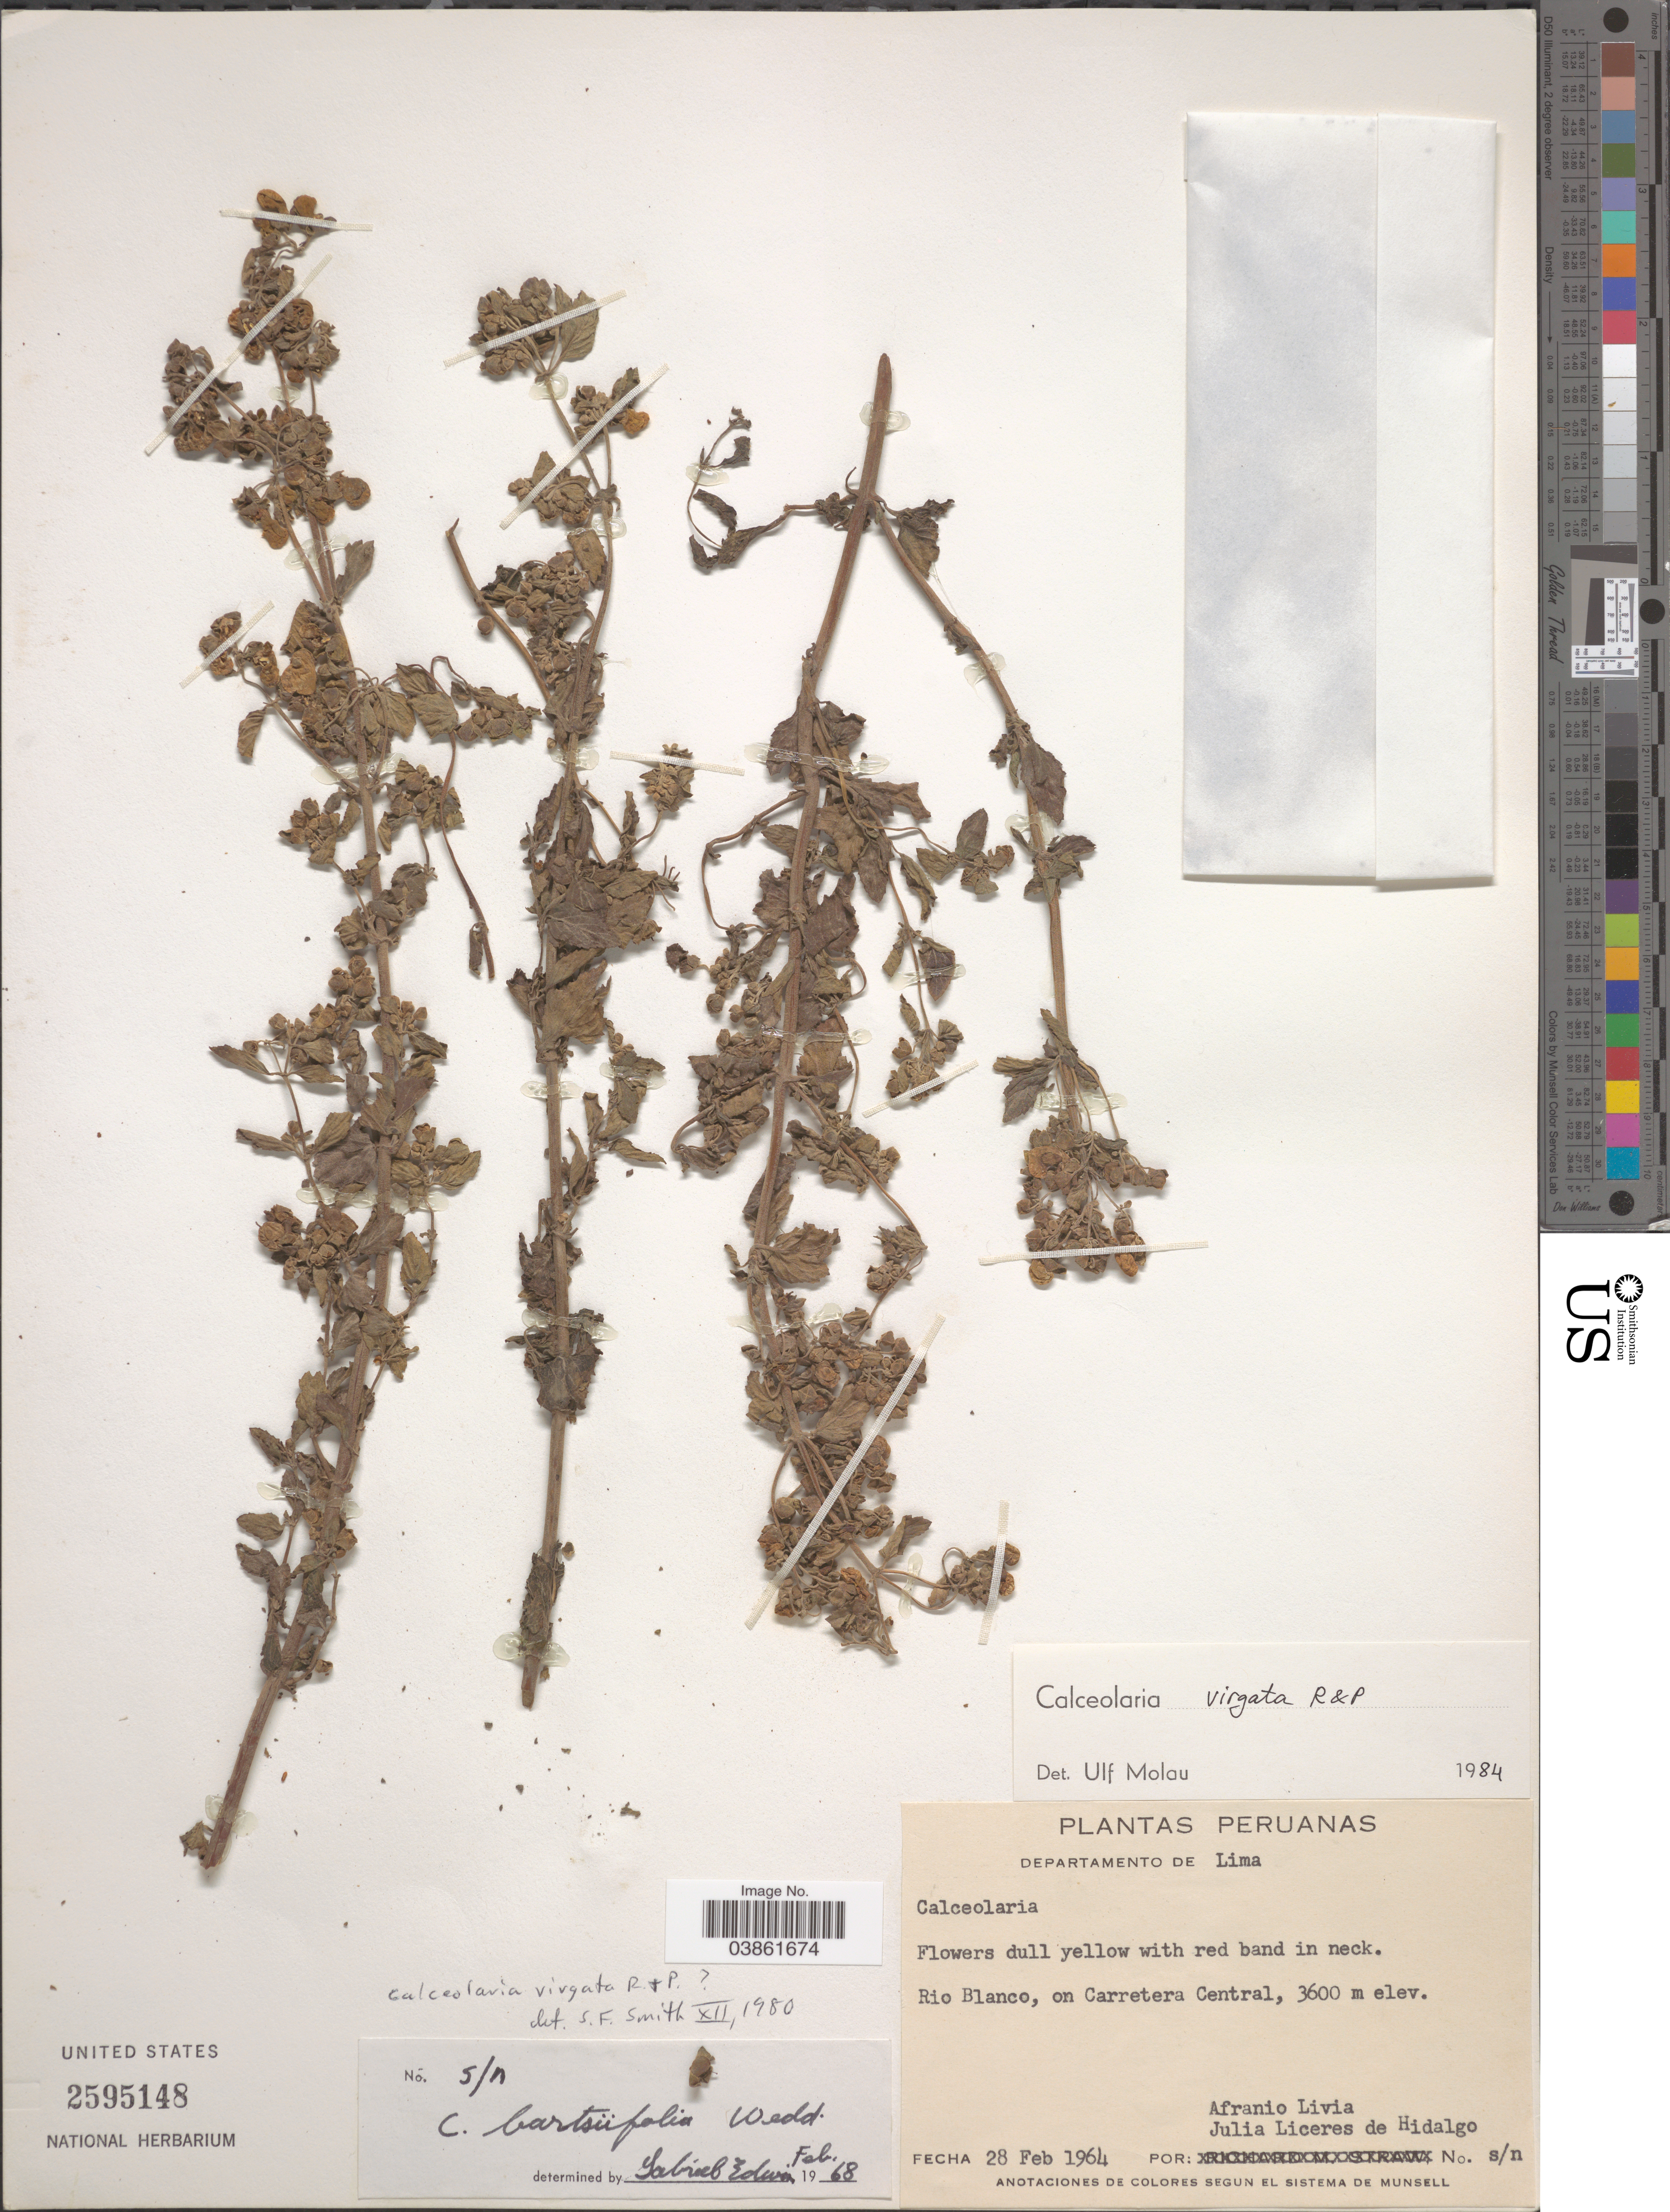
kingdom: Plantae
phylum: Tracheophyta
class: Magnoliopsida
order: Lamiales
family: Calceolariaceae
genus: Calceolaria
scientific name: Calceolaria virgata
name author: Ruiz & Pav.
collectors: A. Livia & J. Hidalgo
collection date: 1964-02-28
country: Peru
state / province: Lima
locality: Departamento de Lima. Rio Blanco, on Carretera Central.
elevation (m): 3600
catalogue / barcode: US 2595148